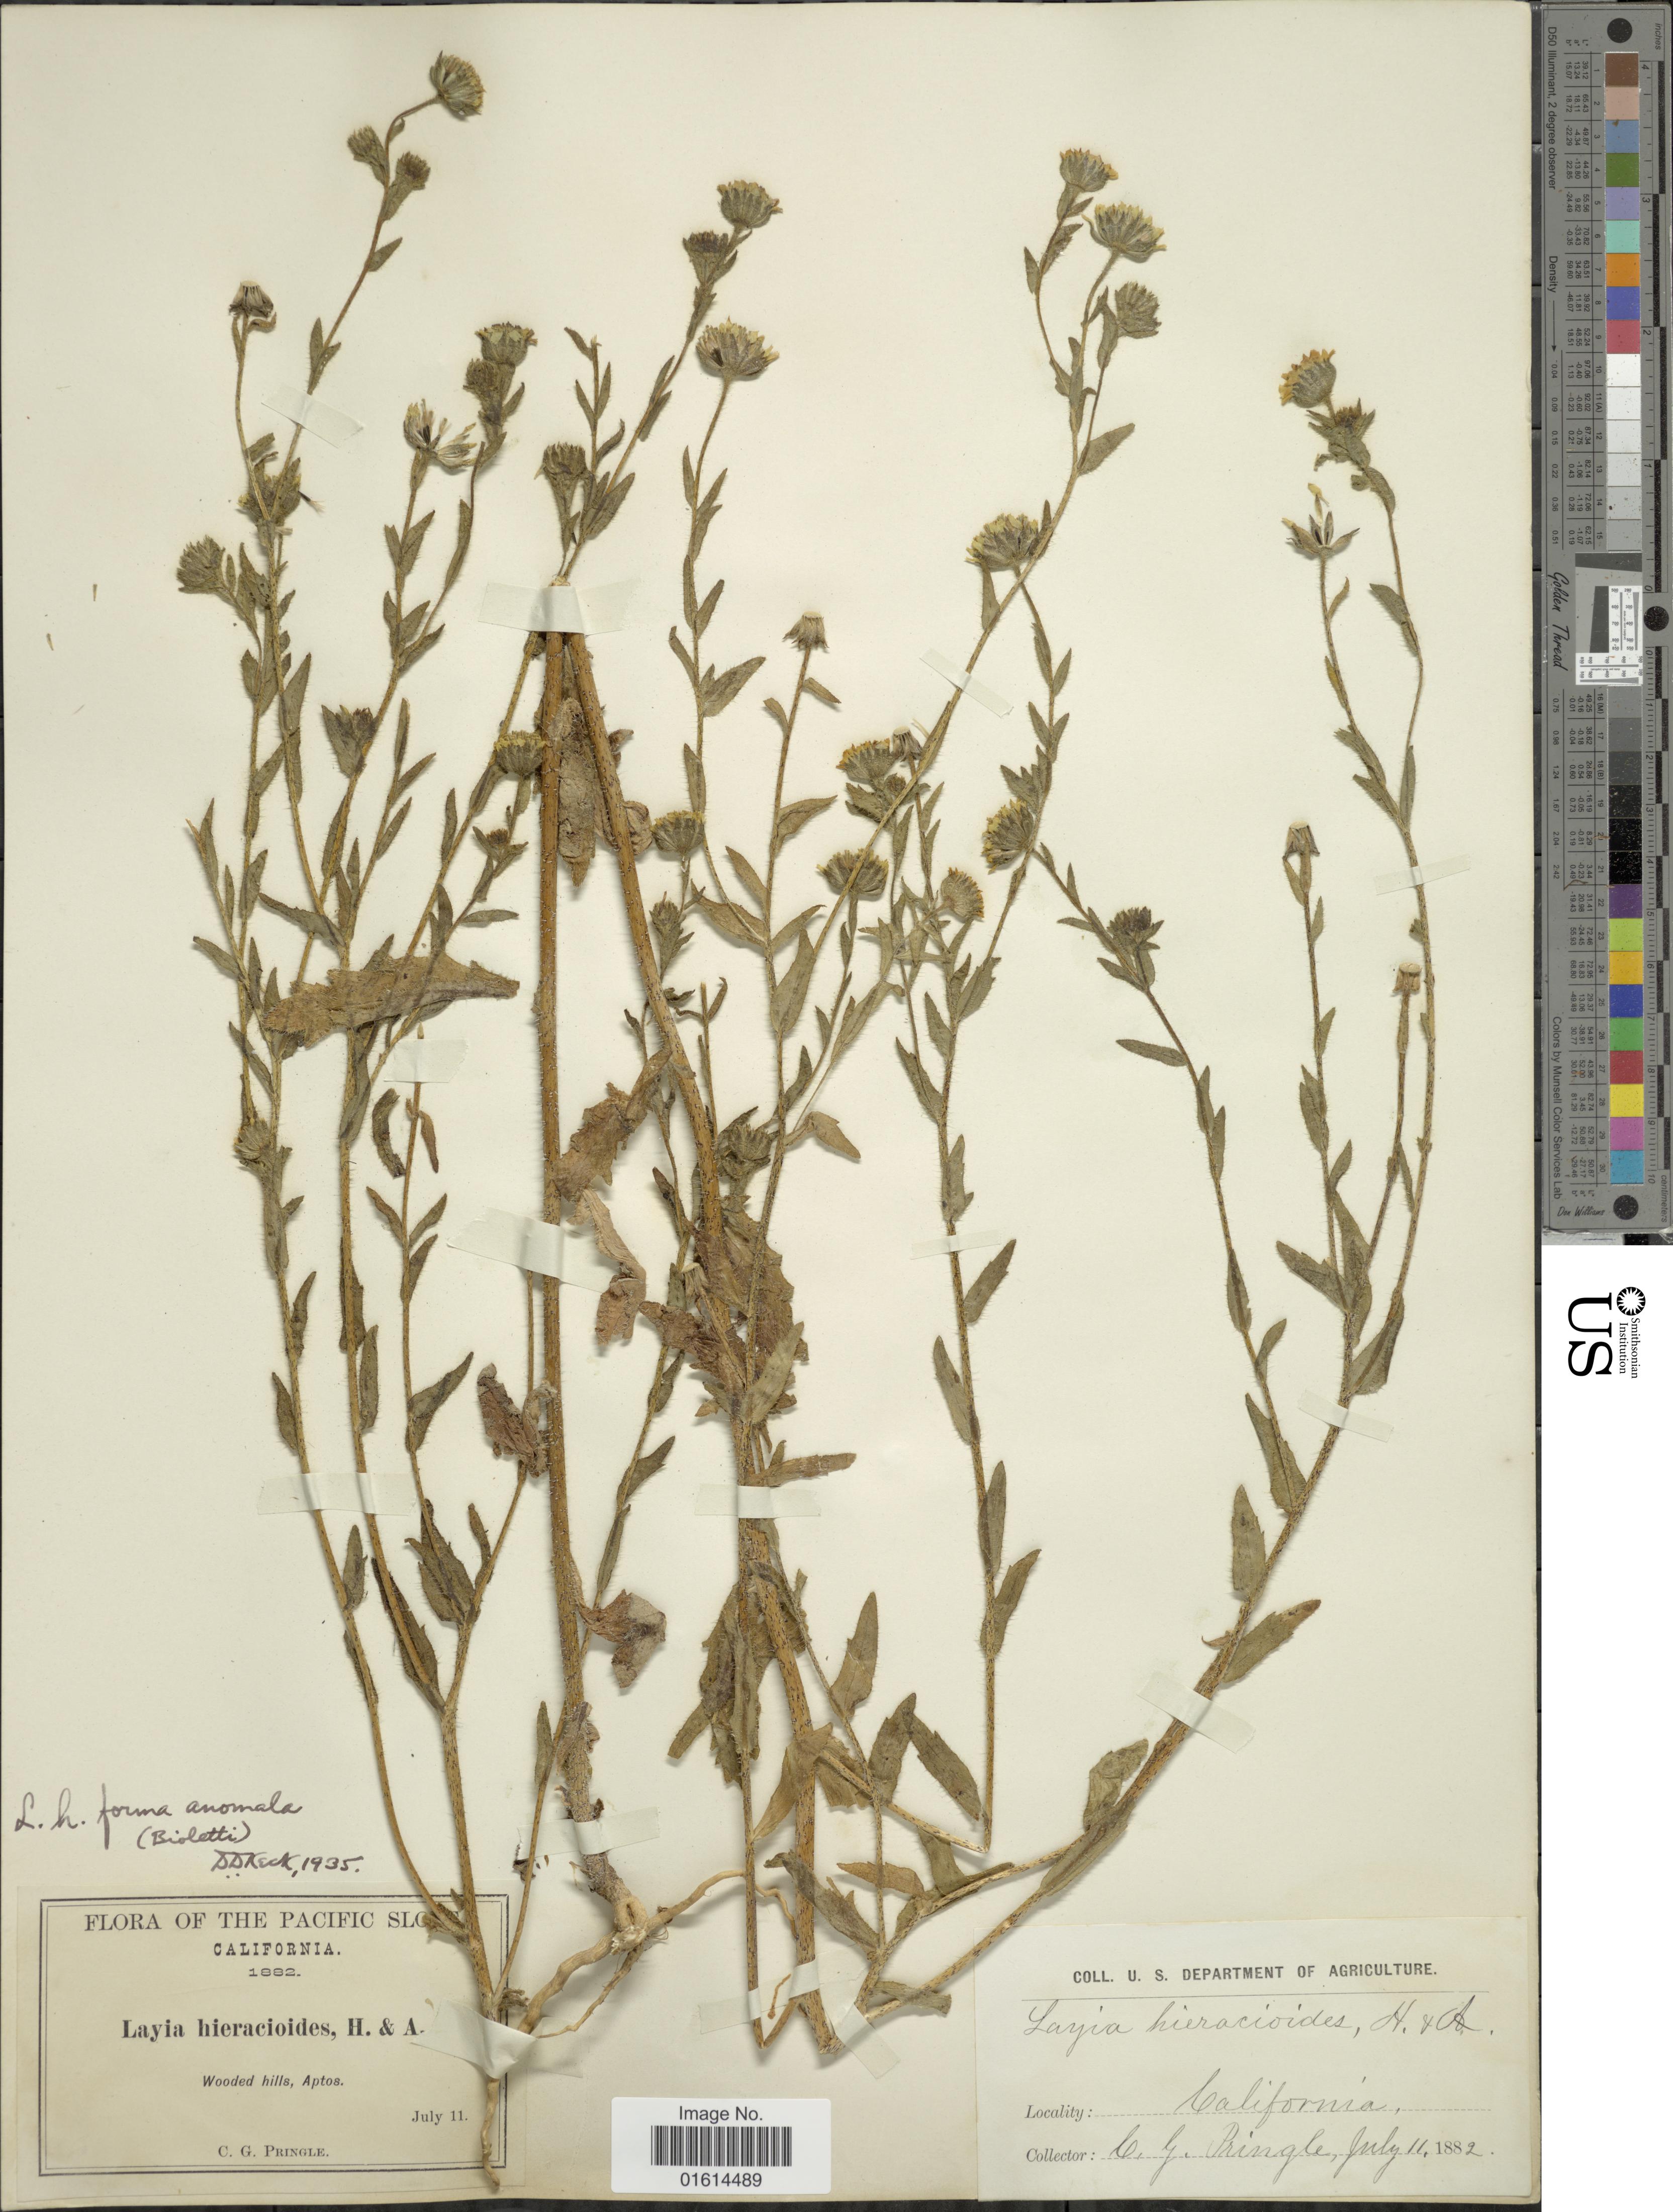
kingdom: Plantae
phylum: Tracheophyta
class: Magnoliopsida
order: Asterales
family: Asteraceae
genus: Layia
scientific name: Layia hieracioides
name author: (Hook. & Arn.) DC.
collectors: C. G. Pringle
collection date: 1882-07-11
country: United States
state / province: California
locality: Pacific Slope, Aptos